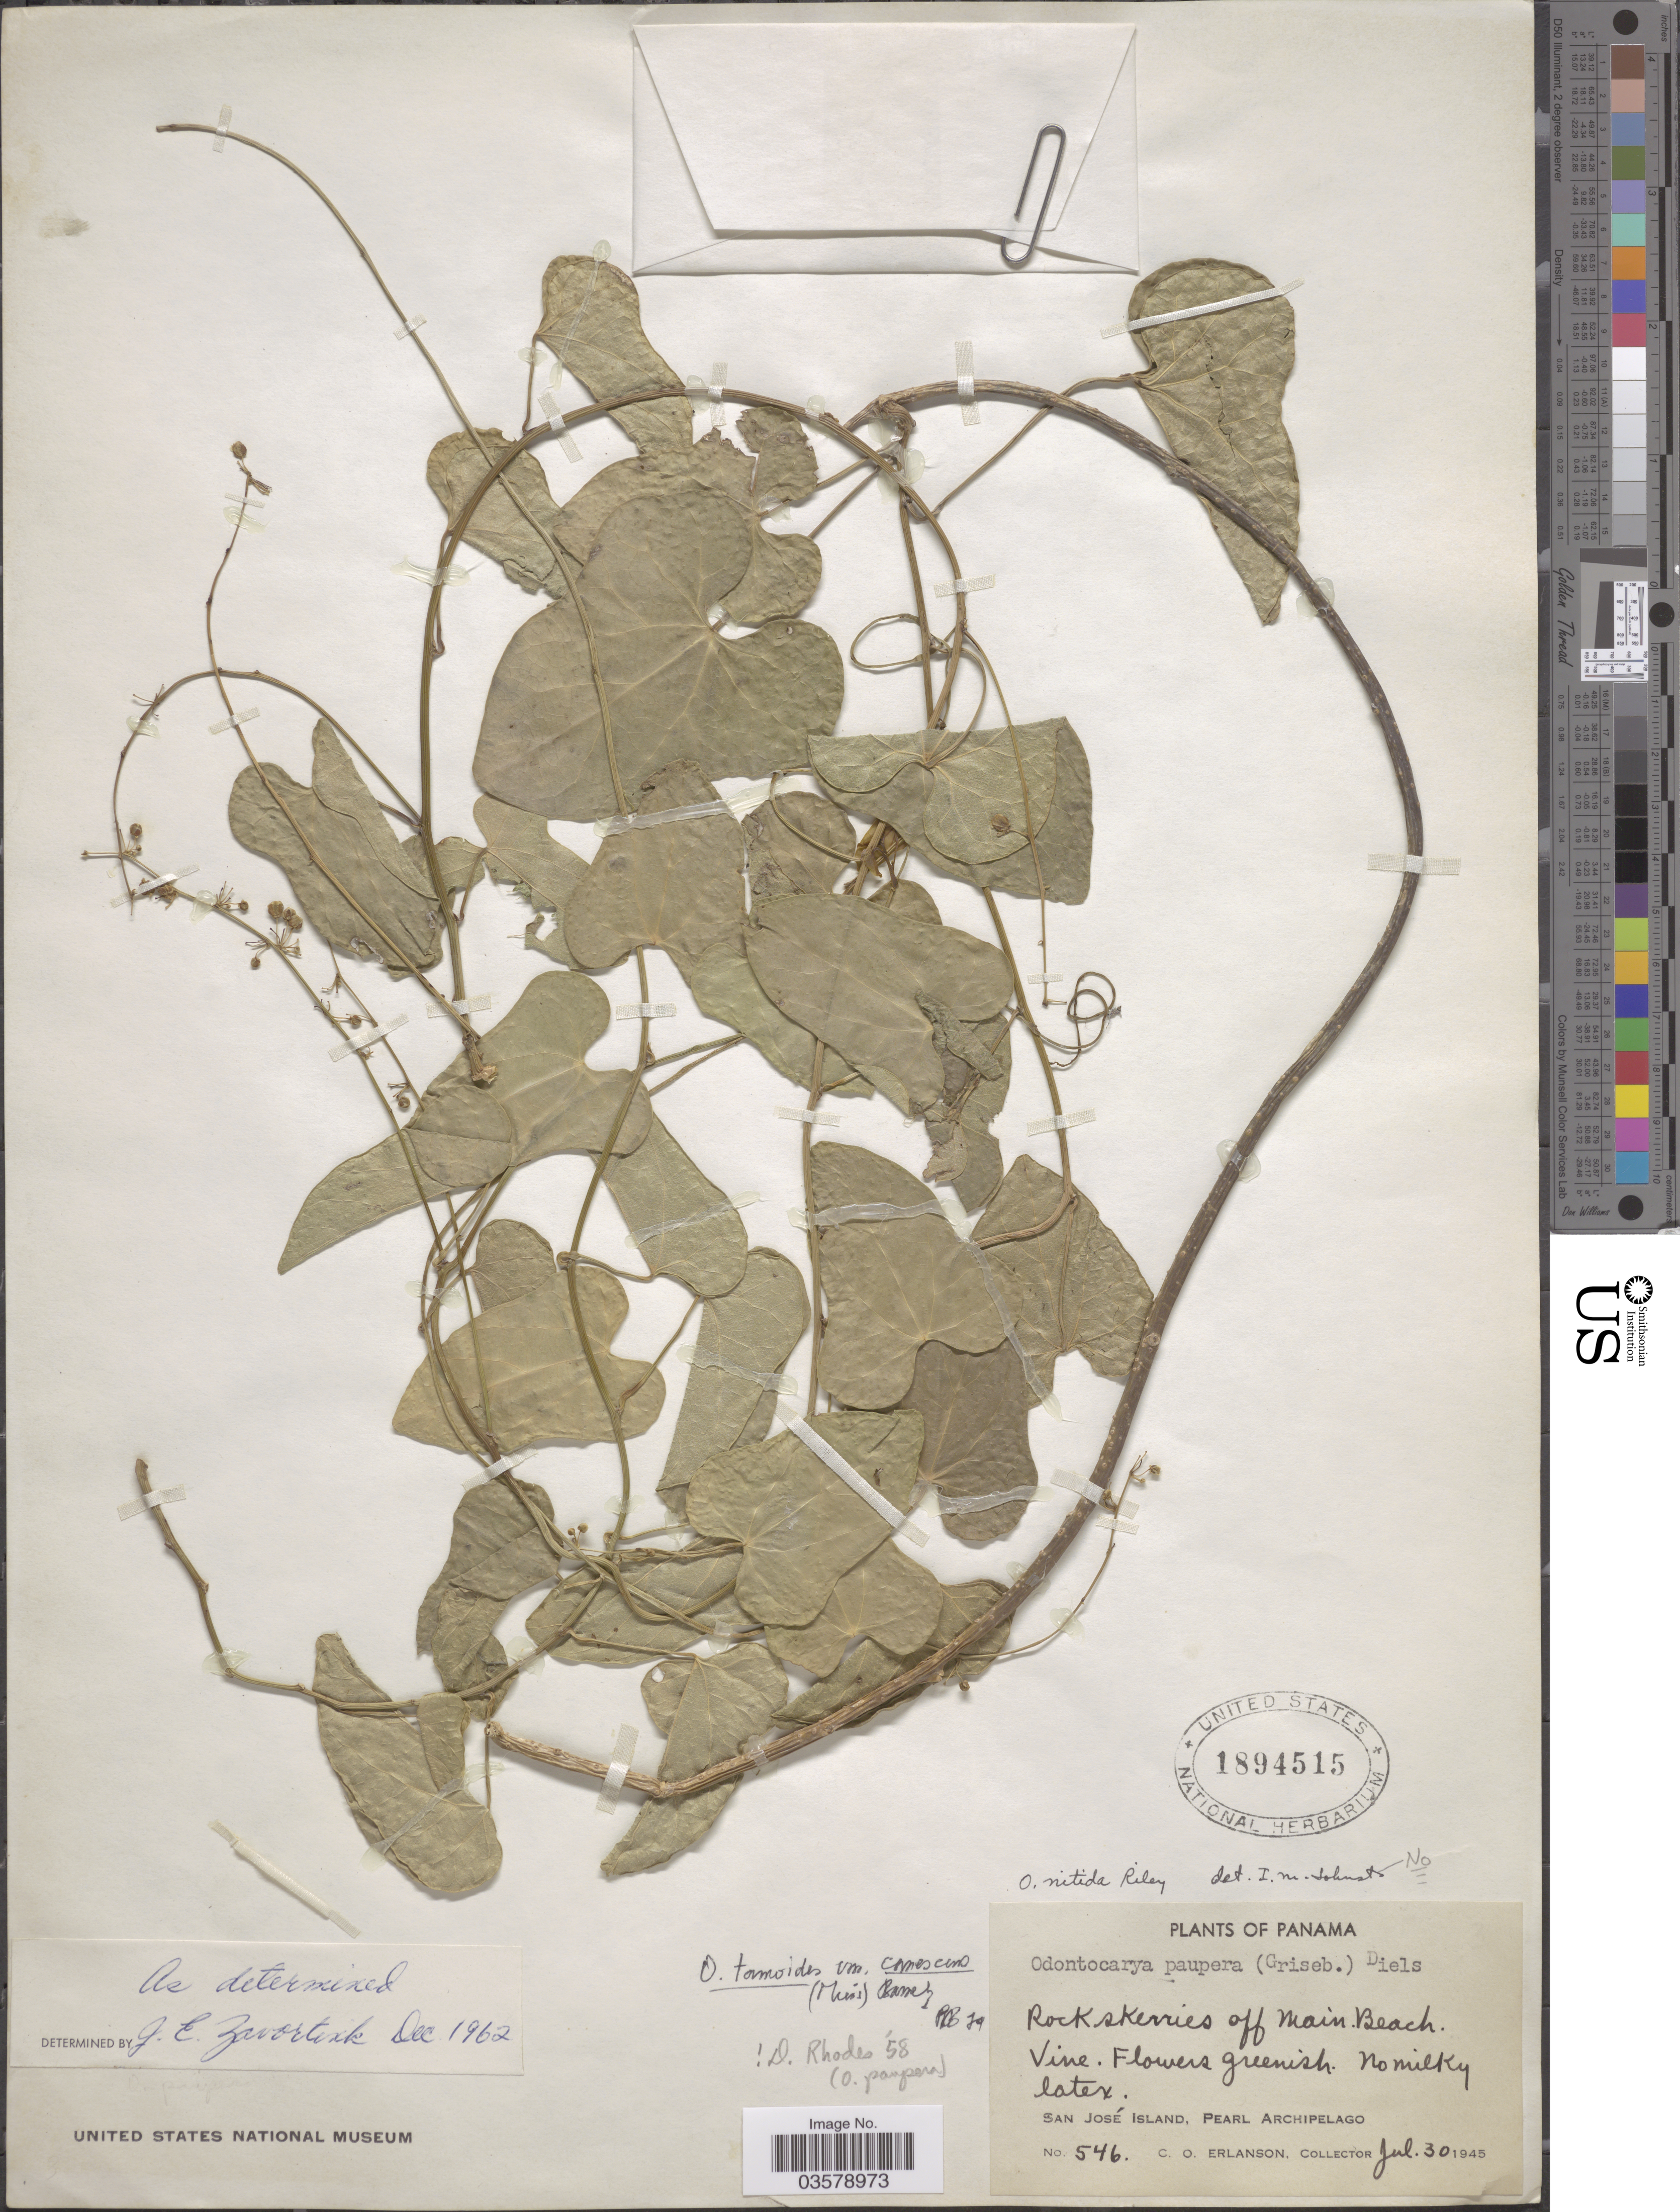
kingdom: Plantae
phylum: Tracheophyta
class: Magnoliopsida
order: Ranunculales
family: Menispermaceae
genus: Odontocarya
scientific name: Odontocarya tamoides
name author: (DC.) Miers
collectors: C. O. Erlanson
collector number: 546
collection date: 1945-07-30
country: Panama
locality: San José Island, Pearl Archipelago.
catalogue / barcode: US 1894515